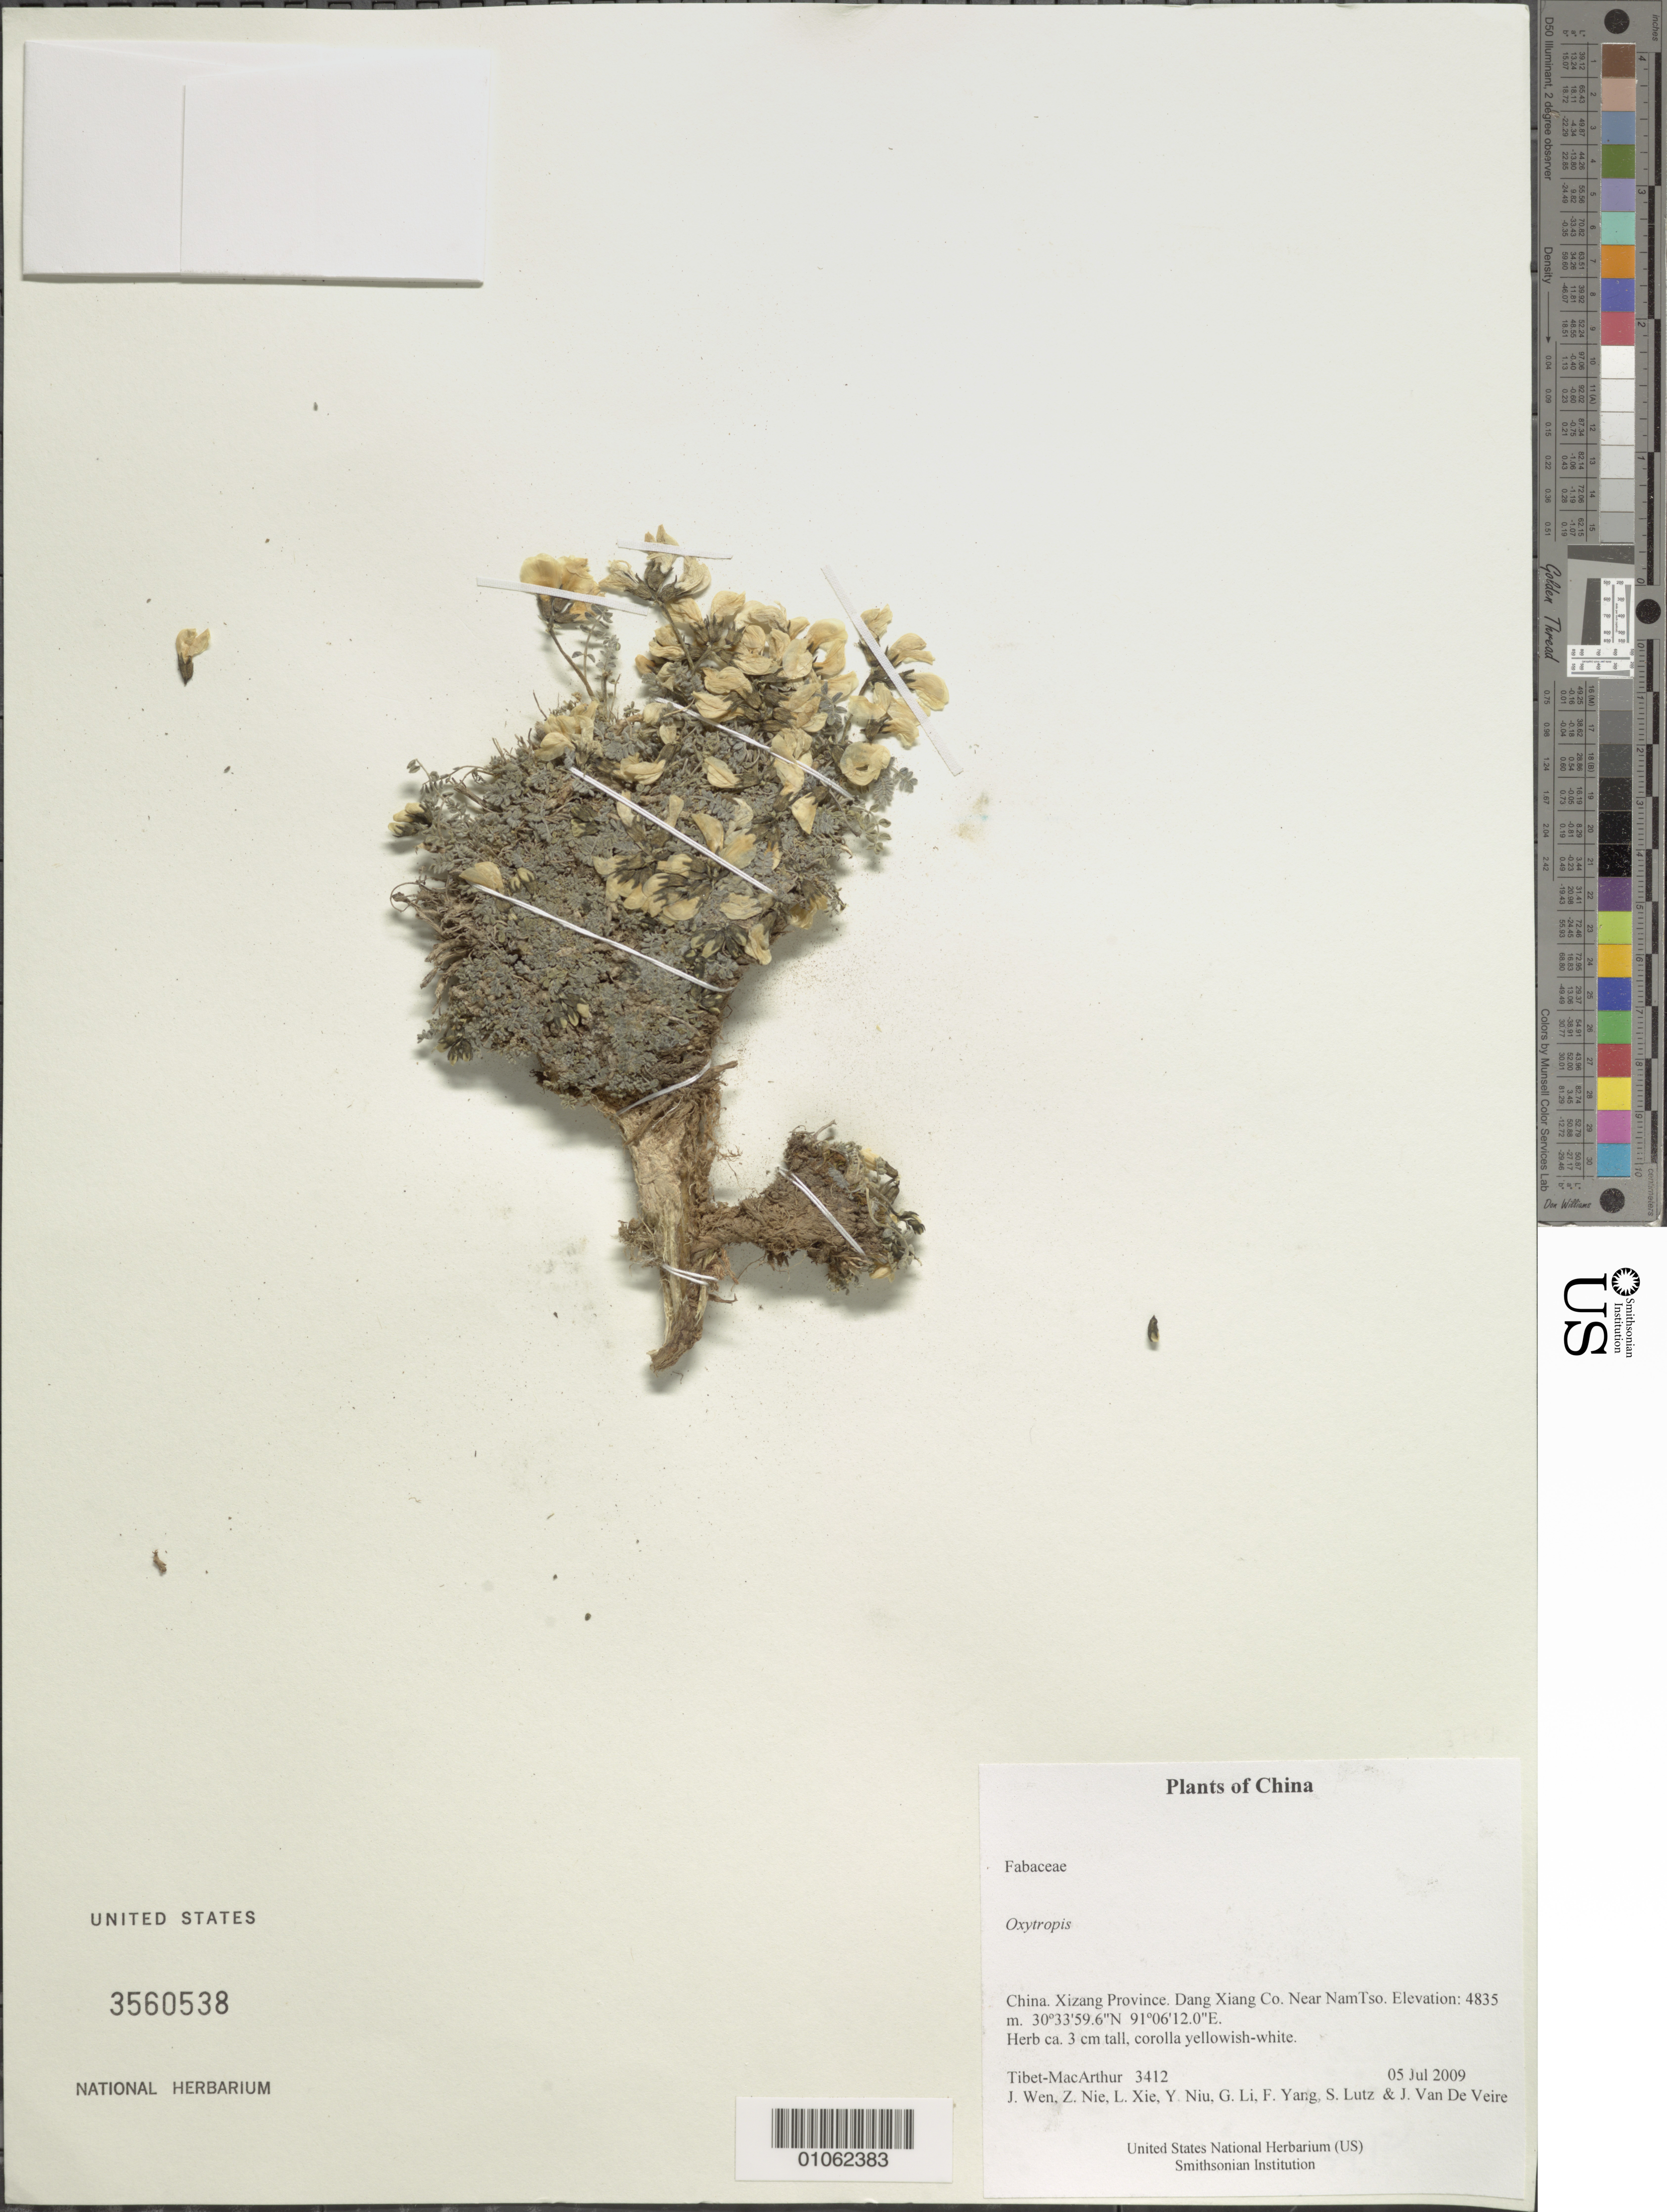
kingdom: Plantae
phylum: Tracheophyta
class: Magnoliopsida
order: Fabales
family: Fabaceae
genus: Oxytropis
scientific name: Oxytropis sp.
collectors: Tibet-MacArthur, J. Wen, Z. Nie, L. Xie, Y. Niu, G. Li, F. Yang, S. Lutz & J. Van De Veire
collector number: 3412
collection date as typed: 05 Jul 2009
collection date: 2009-07-05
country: China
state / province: Xizang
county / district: Dang Xiang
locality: Near NamTso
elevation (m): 4835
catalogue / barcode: US 3560538